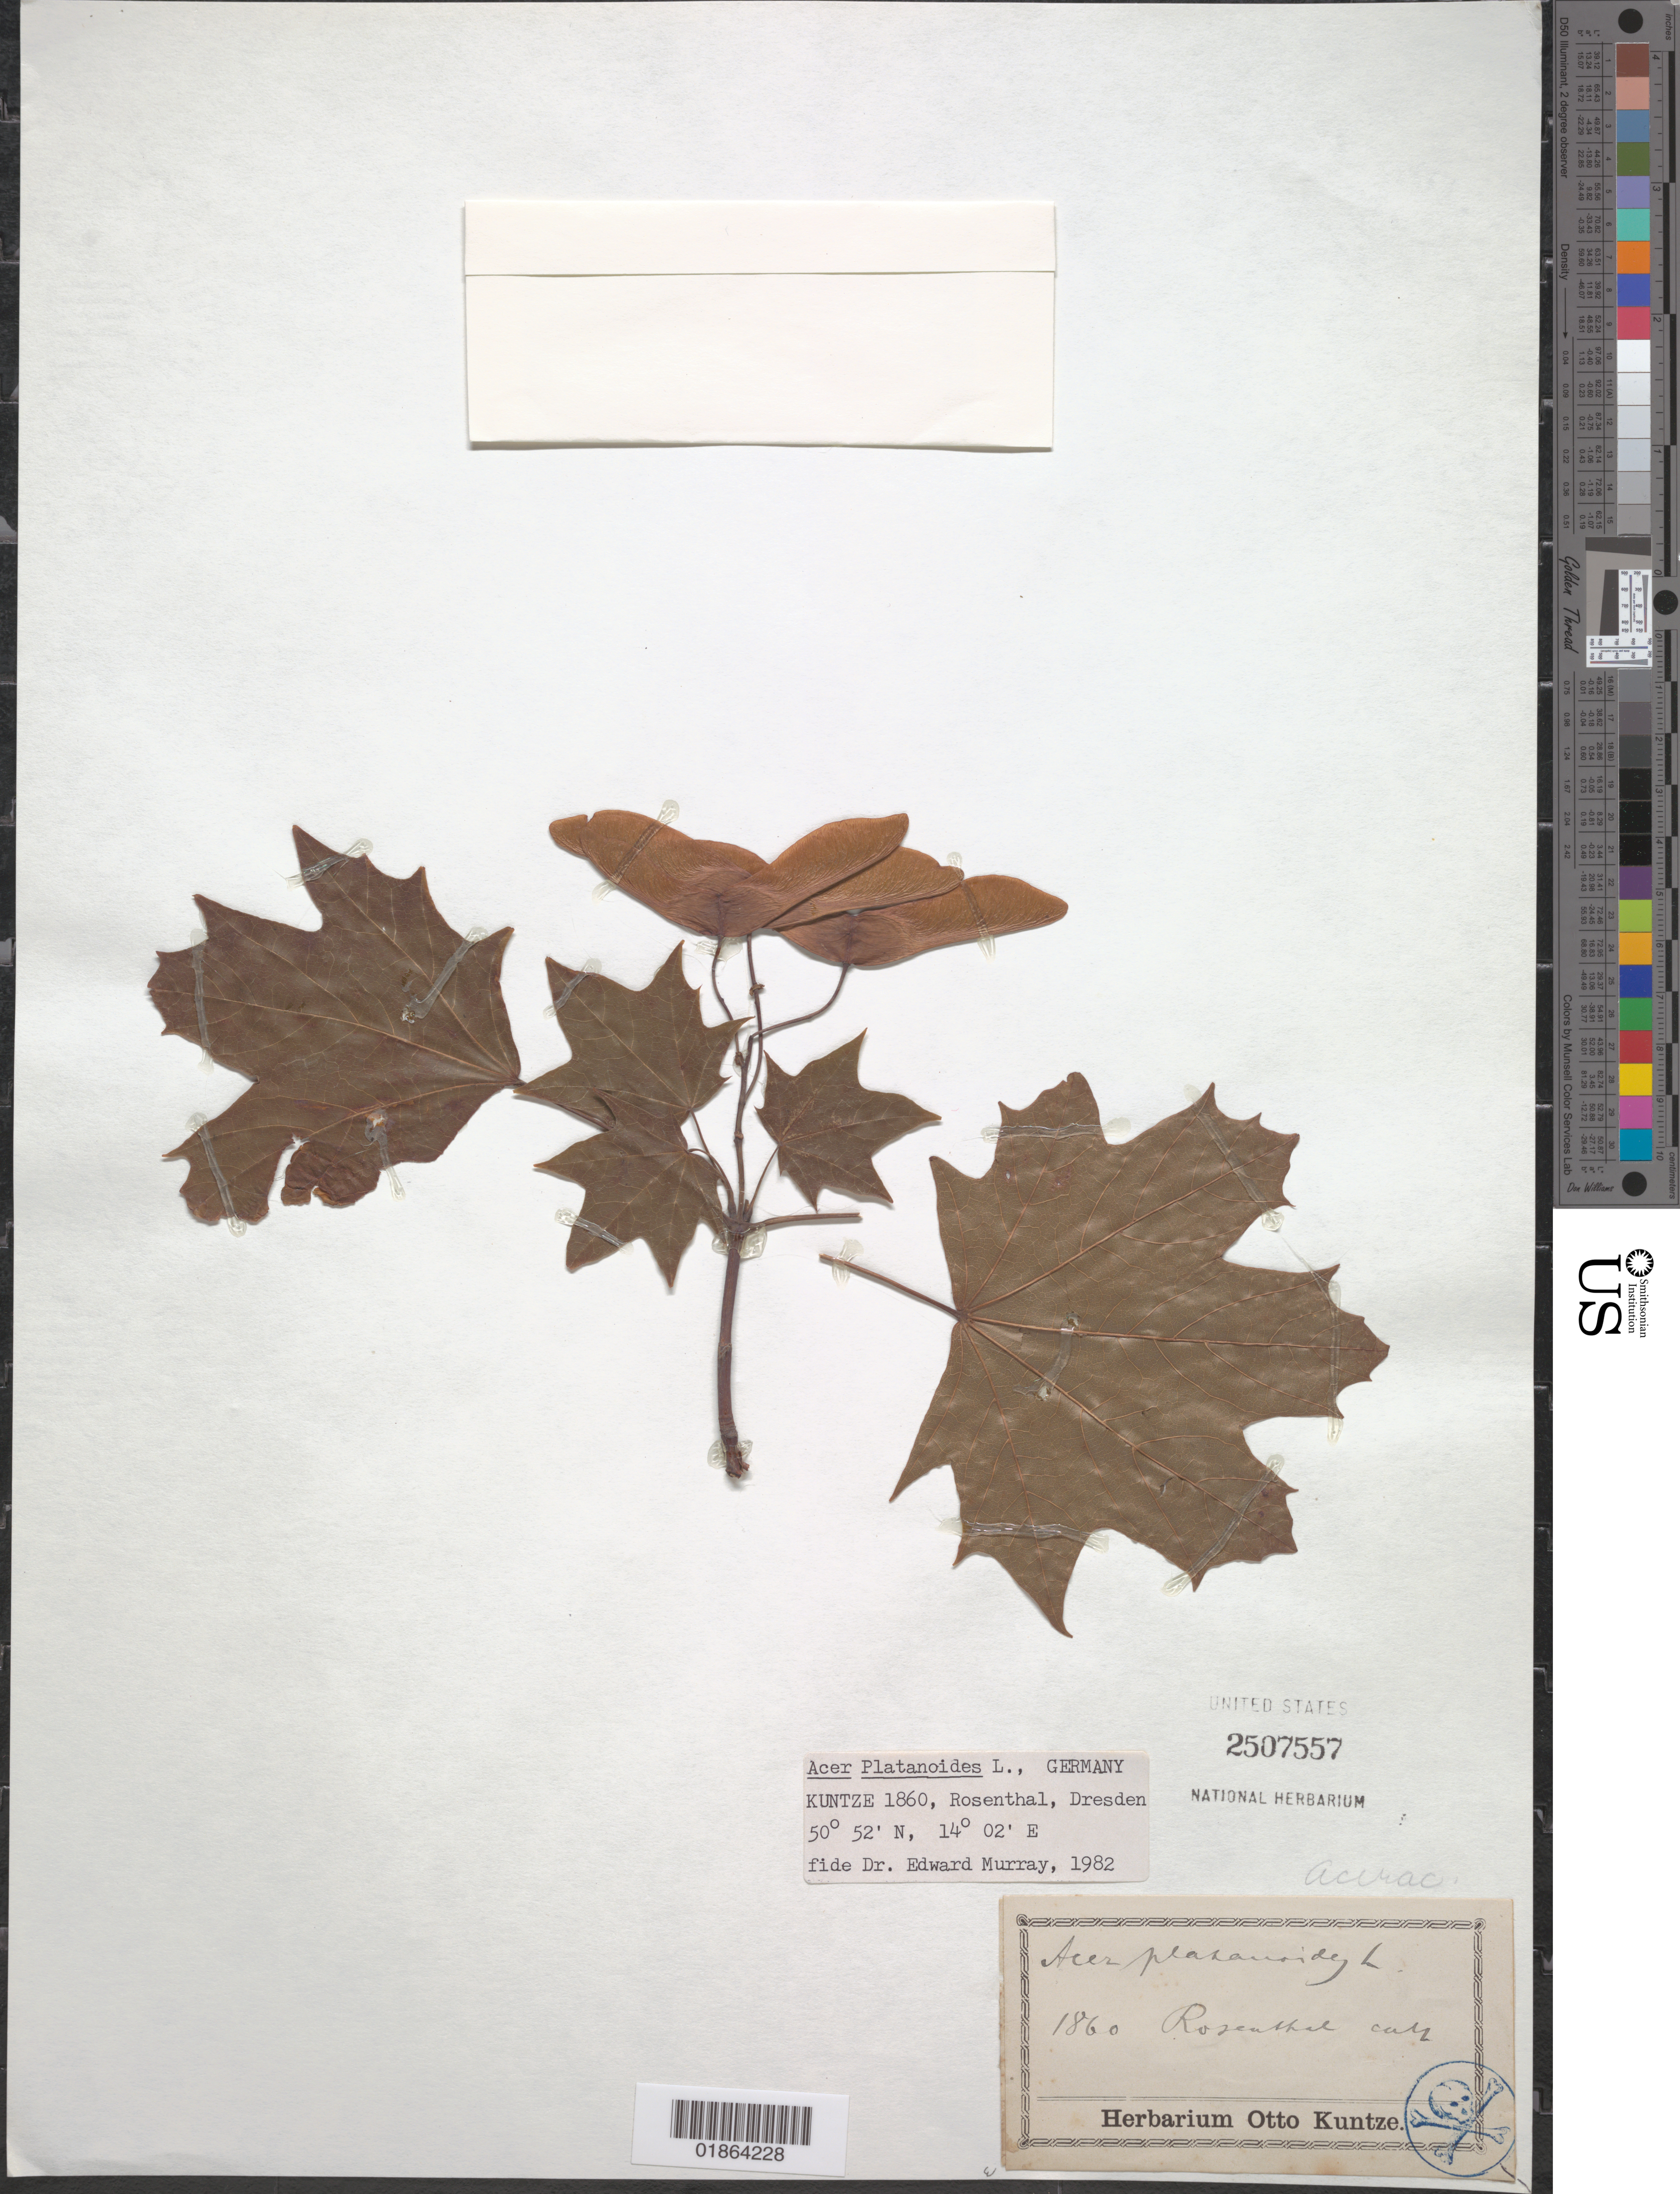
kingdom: Plantae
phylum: Tracheophyta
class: Magnoliopsida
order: Sapindales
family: Sapindaceae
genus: Acer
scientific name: Acer platanoides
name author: L.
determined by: Murray, Edward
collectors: C.E.O. Kuntze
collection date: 1860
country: Germany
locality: Rosenthal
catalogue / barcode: US 2507557